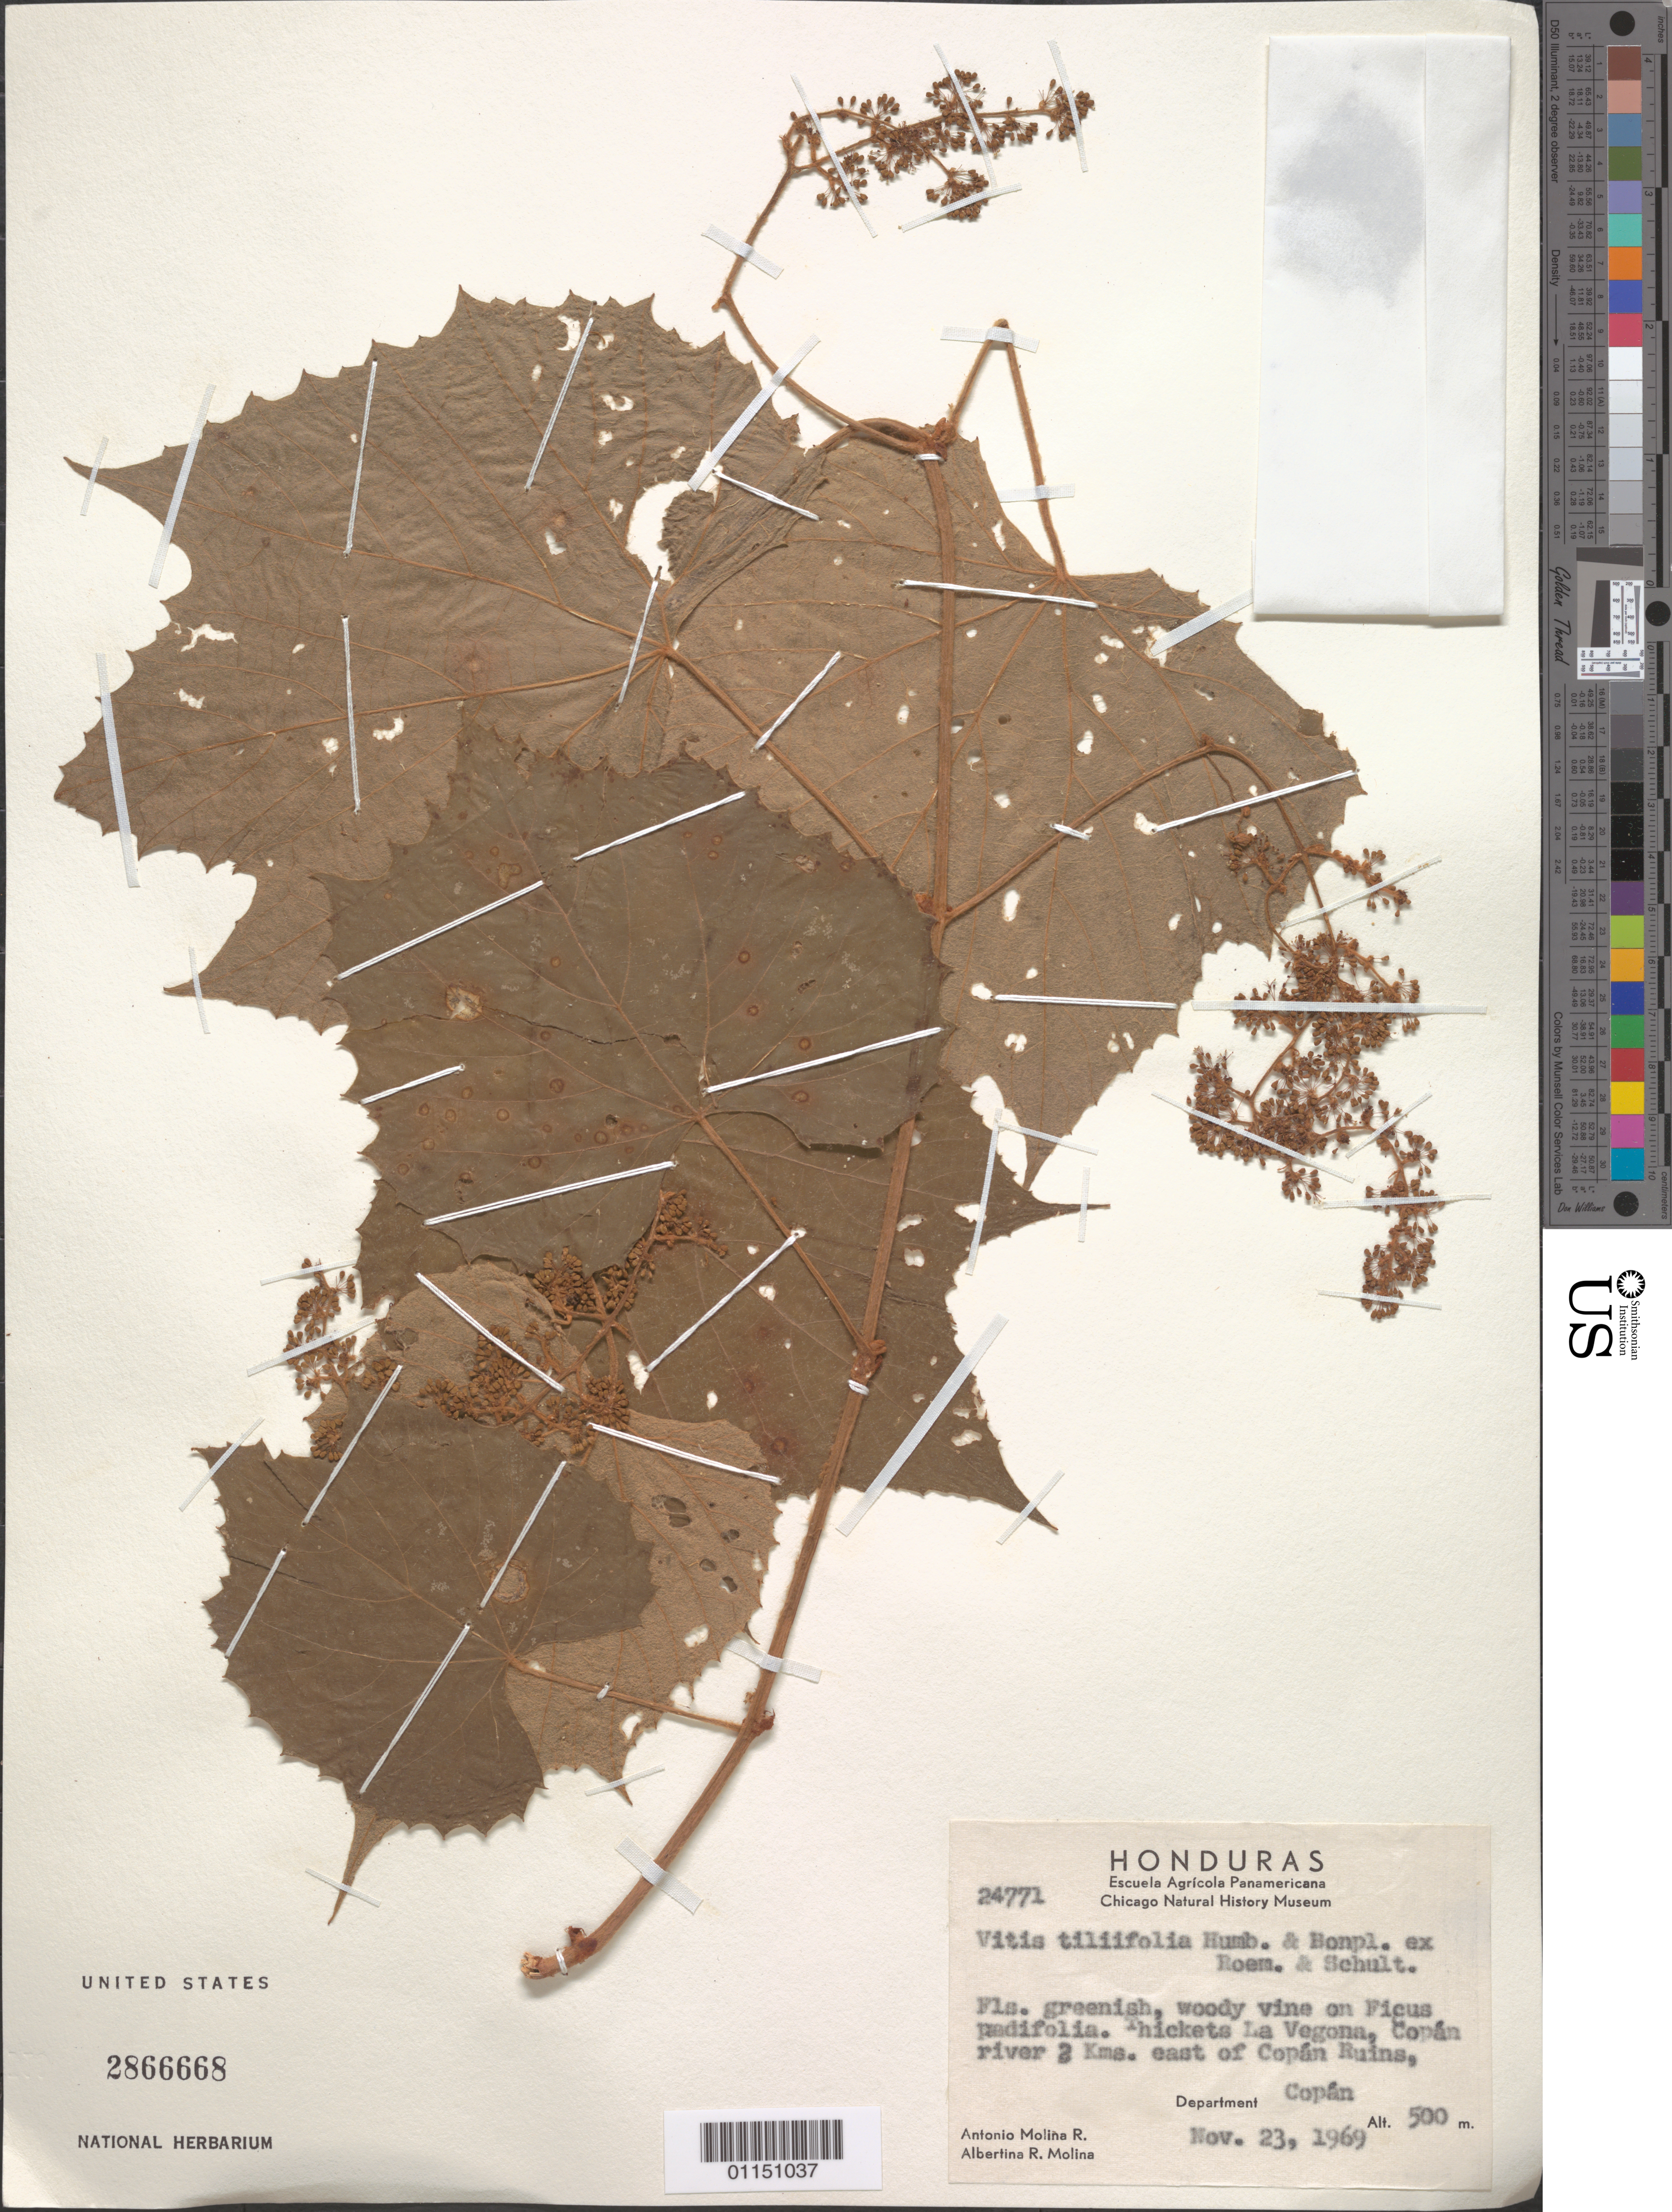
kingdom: Plantae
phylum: Tracheophyta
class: Magnoliopsida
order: Vitales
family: Vitaceae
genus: Vitis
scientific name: Vitis tiliaefolia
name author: Willd.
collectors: A. Molina R. & A. R. Molina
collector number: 24771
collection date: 1969-11-23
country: Honduras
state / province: Copán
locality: Copan River 2 km E of Copan Ruins.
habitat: Thickets, woody vine.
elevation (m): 500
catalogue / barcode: US 2866668